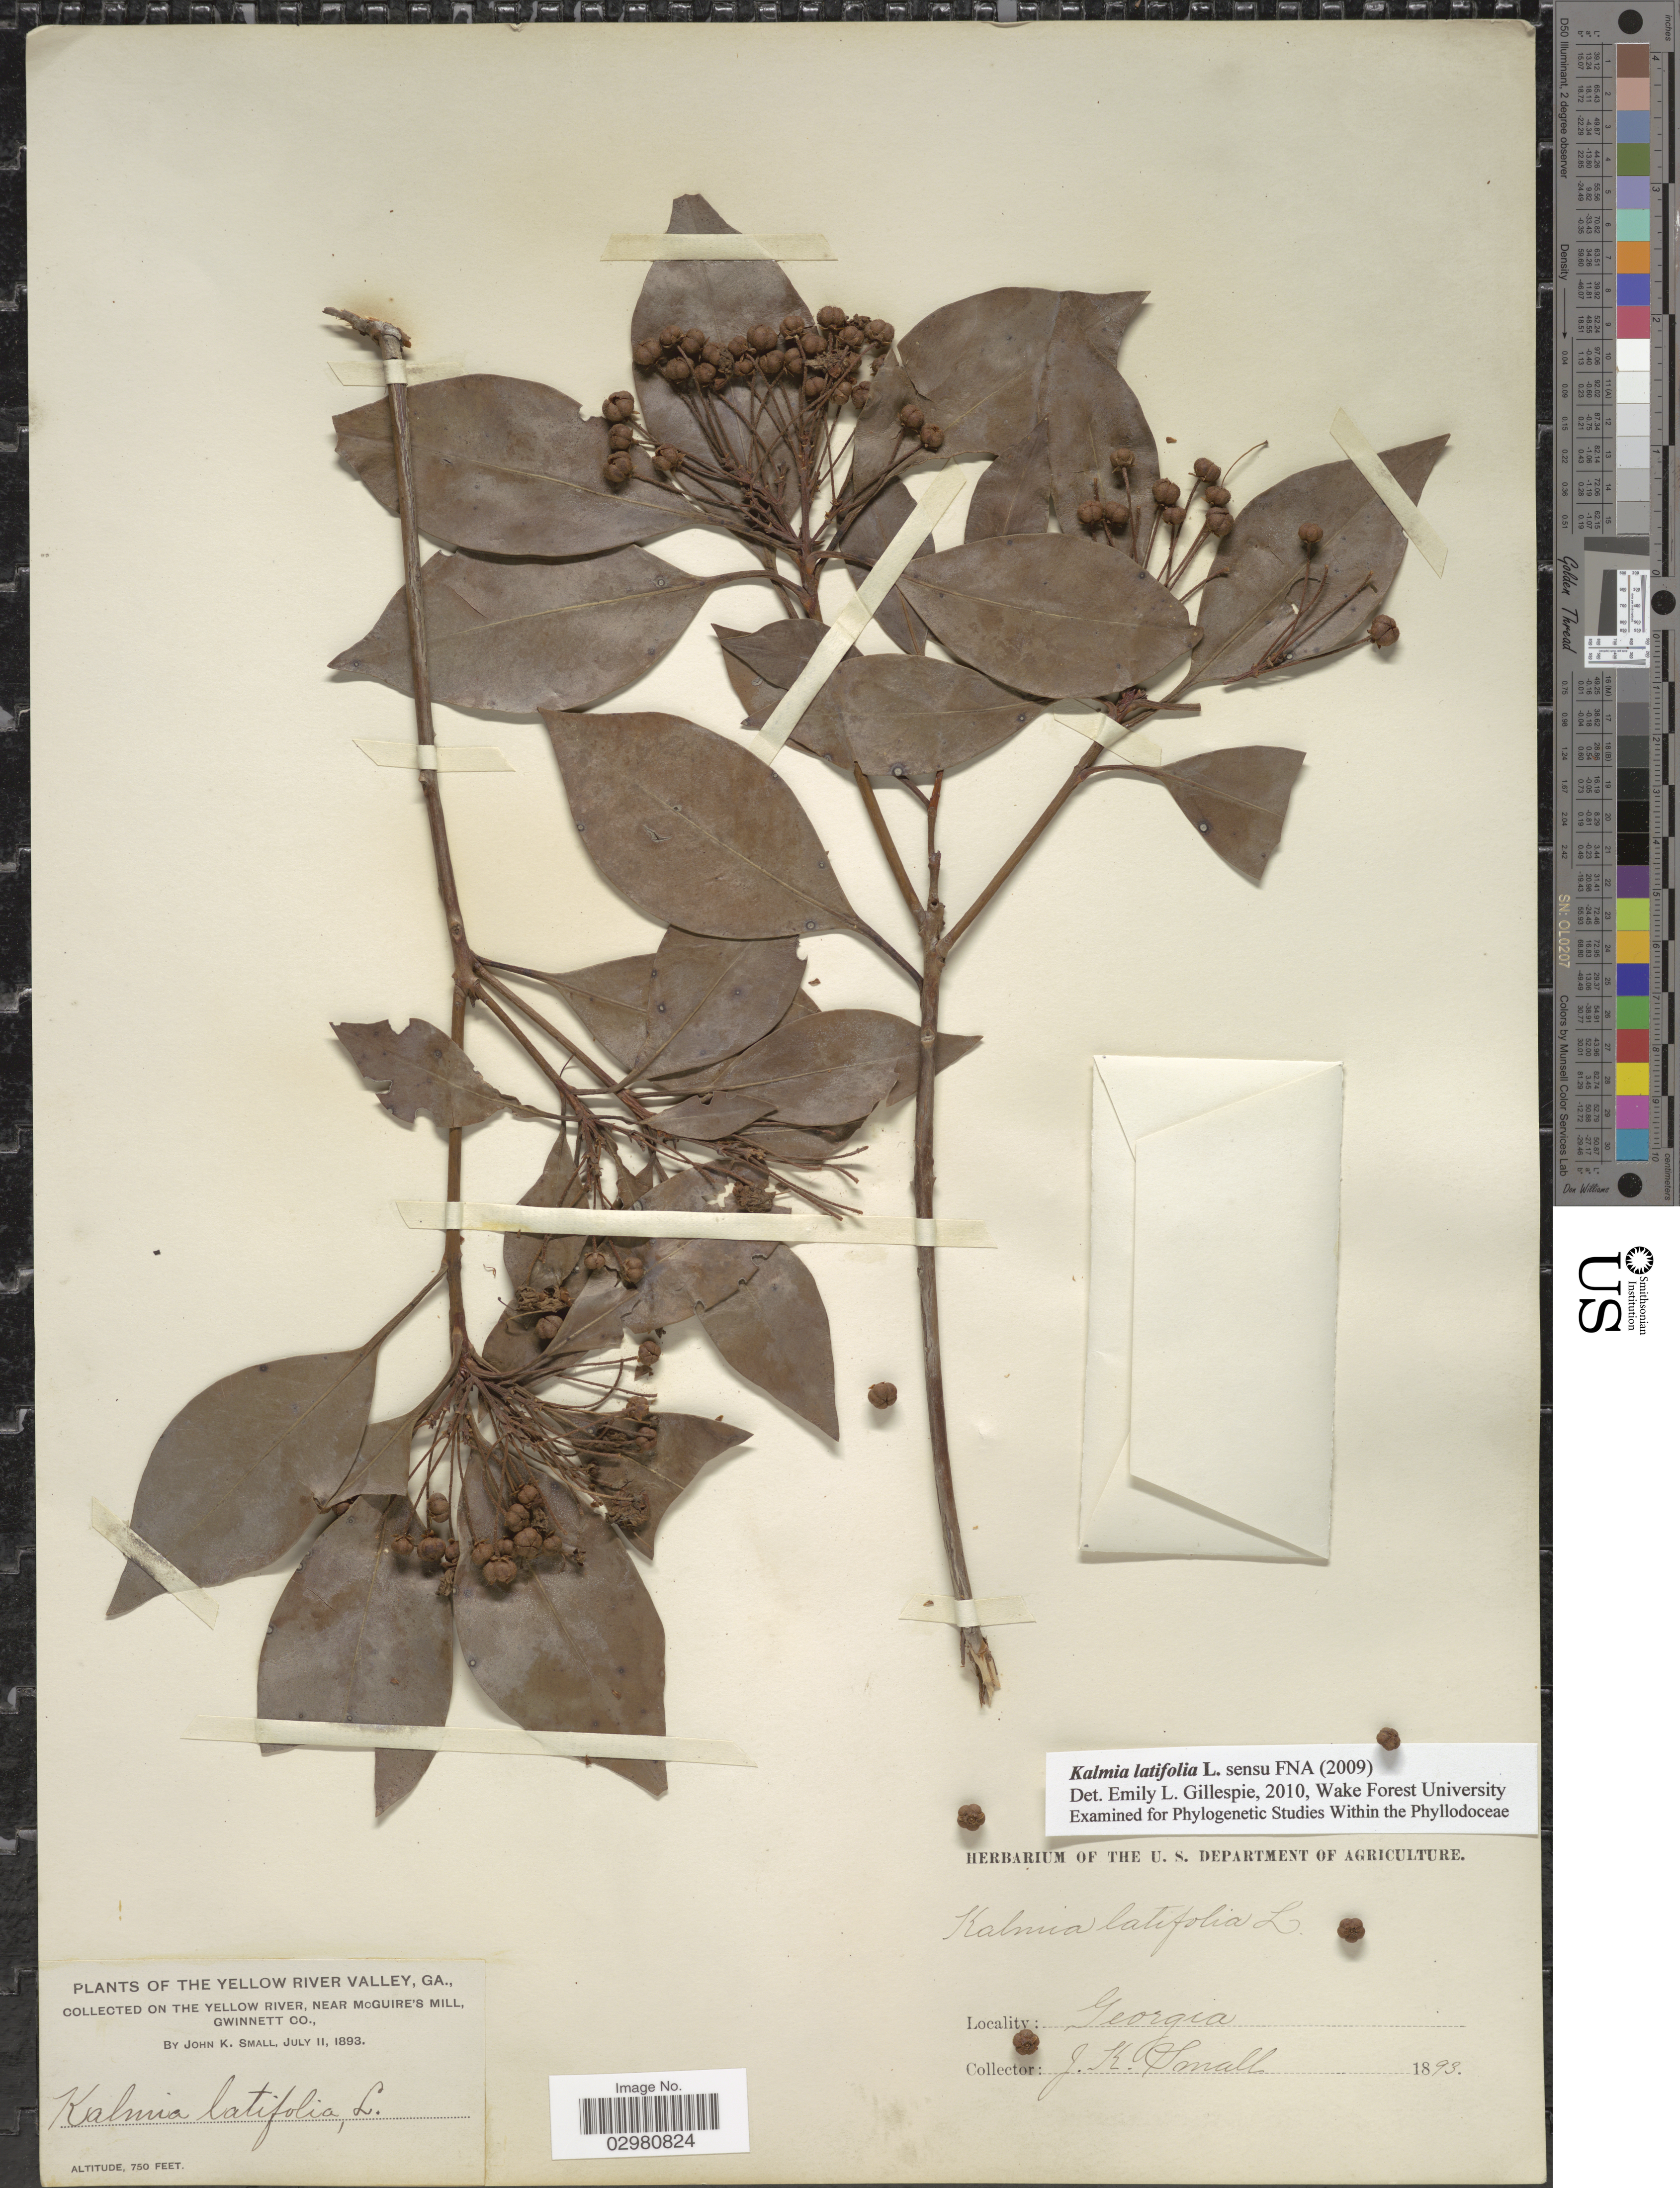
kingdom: Plantae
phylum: Tracheophyta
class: Magnoliopsida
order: Ericales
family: Ericaceae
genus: Kalmia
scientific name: Kalmia latifolia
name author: L.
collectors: J. K. Small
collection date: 1893-07-11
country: United States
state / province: Georgia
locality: Yellow River Valley, Ga. On the Yellow River, near McGuire's Mill, Gwinnett Co.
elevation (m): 229